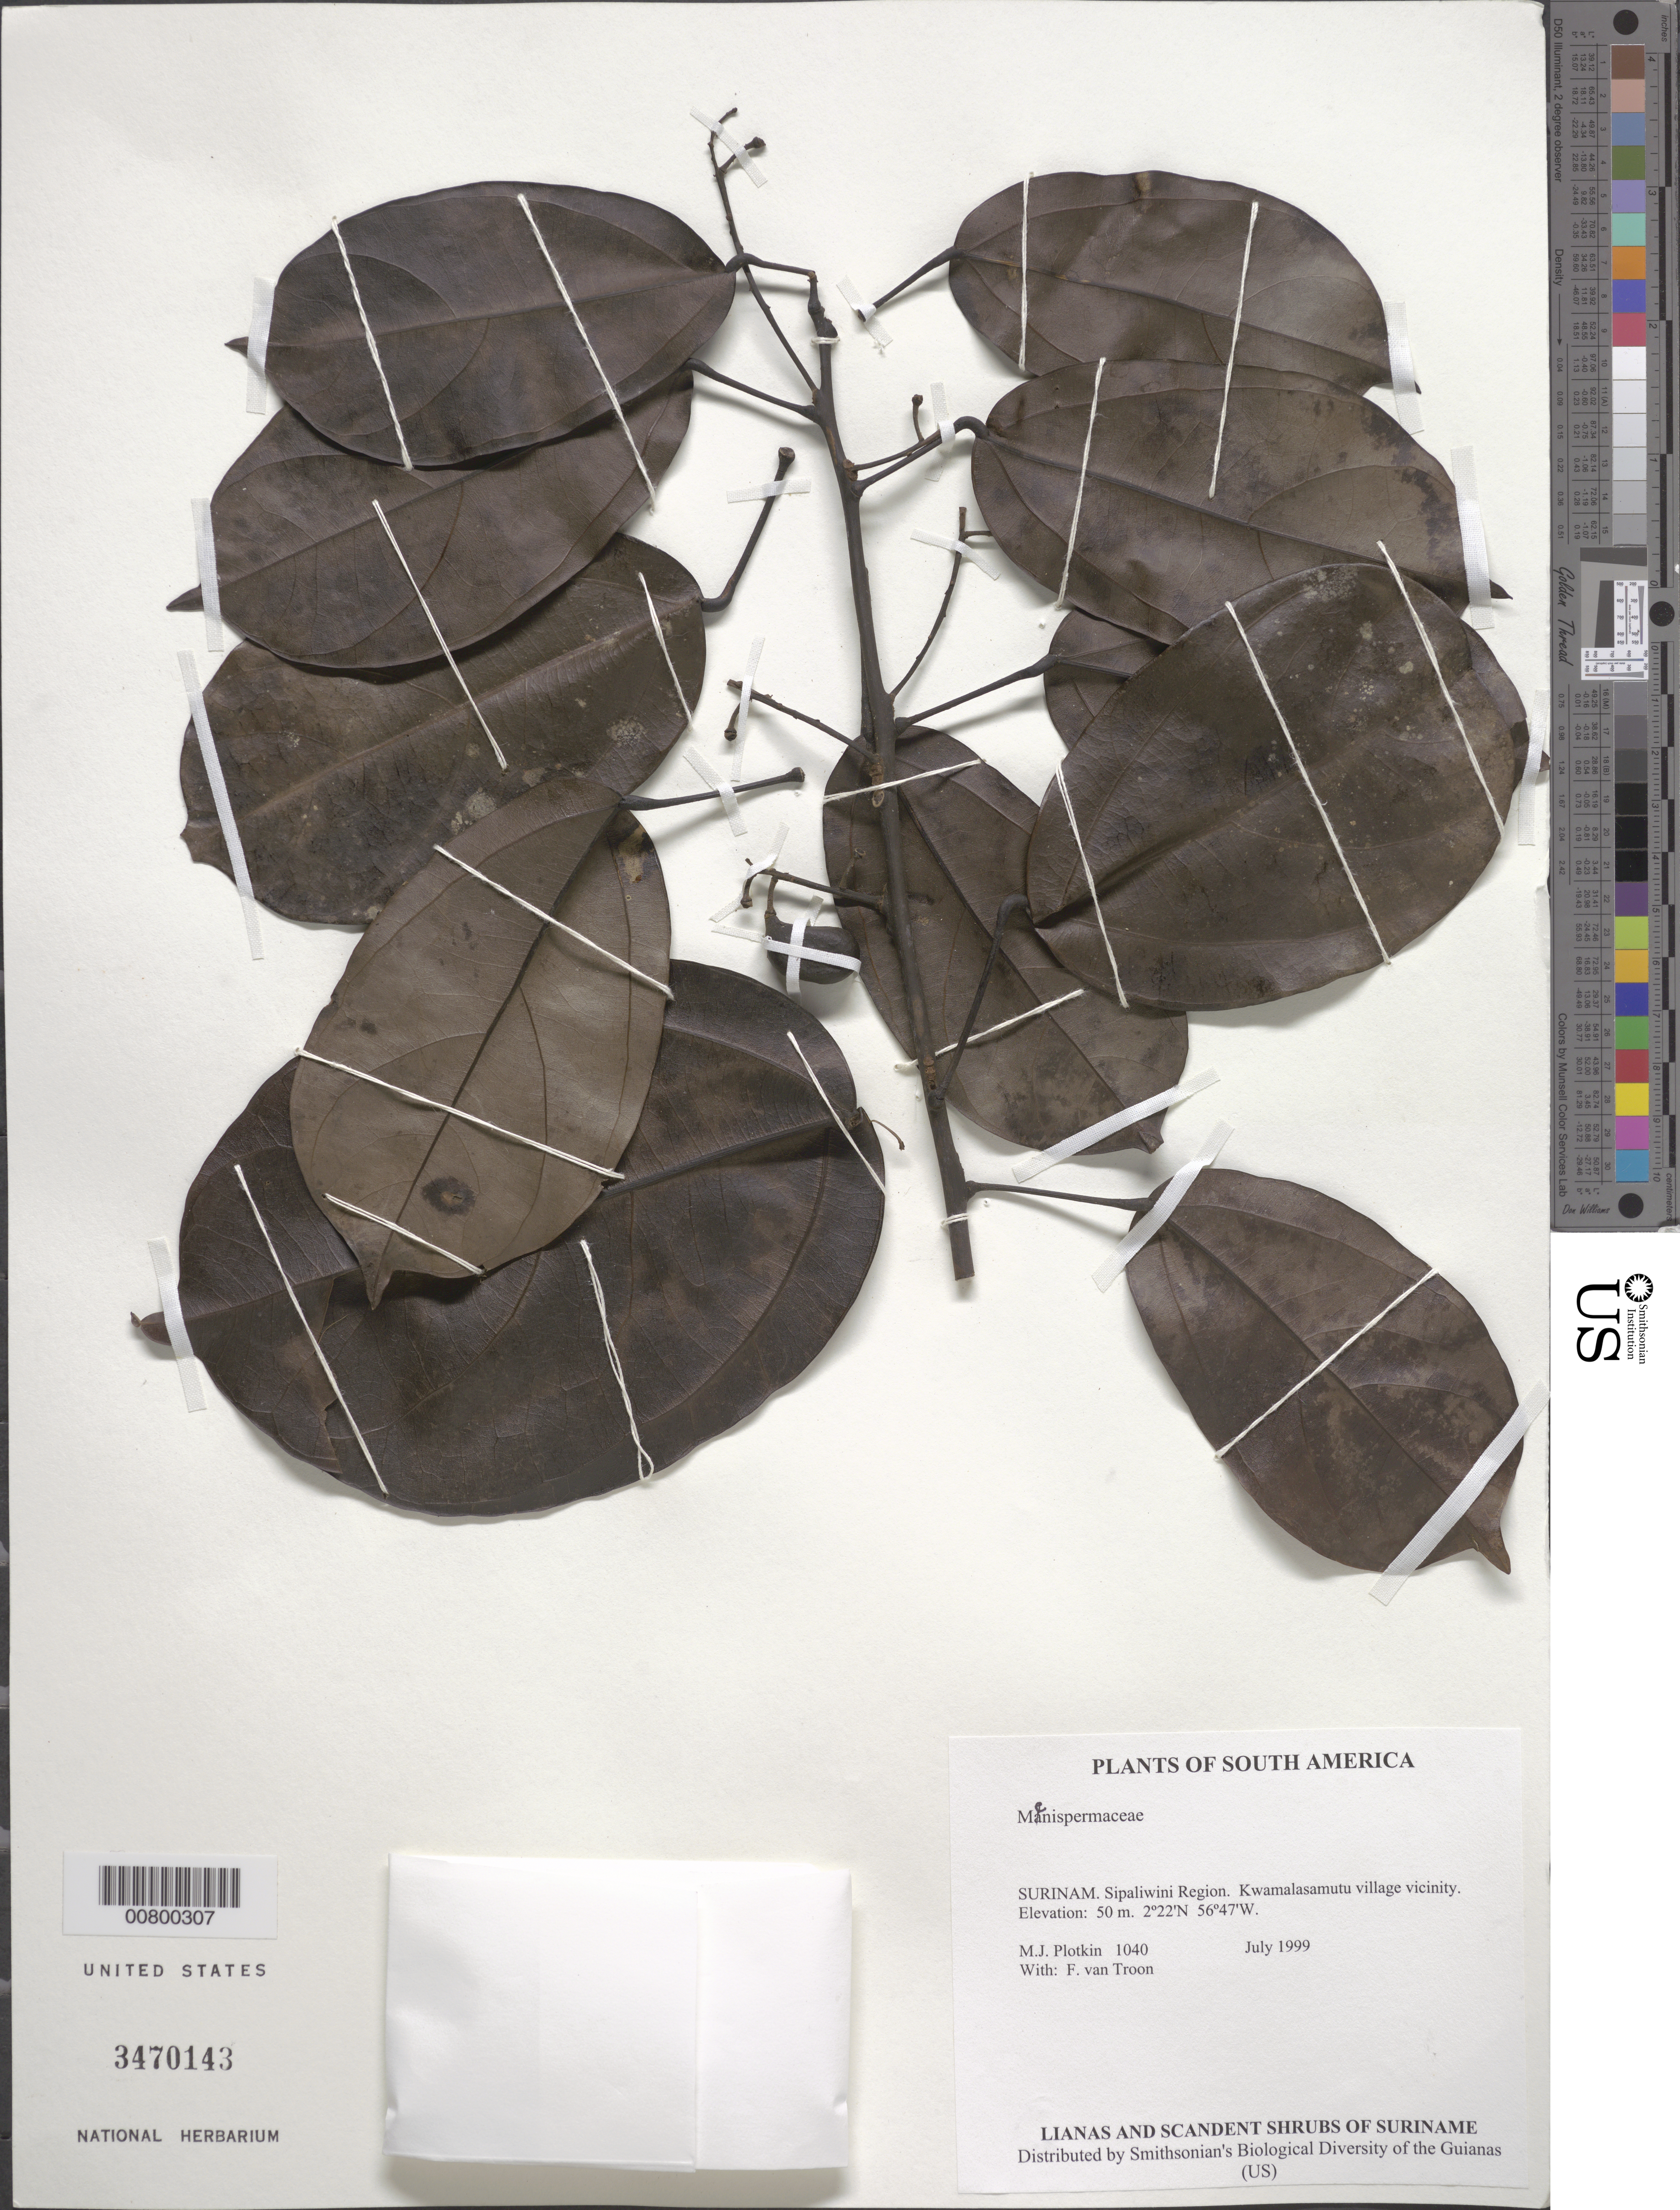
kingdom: Plantae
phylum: Tracheophyta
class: Magnoliopsida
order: Ranunculales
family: Menispermaceae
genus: Anomospermum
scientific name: Anomospermum sp.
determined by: Acevedo-Rodríguez, P., (BOT), Smithsonian Institution - National Museum of Natural History (UNITED STATES)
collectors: M. Plotkin & F. Van Troon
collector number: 1040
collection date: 1999-07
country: Suriname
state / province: Sipaliwini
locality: Sipaliwini Region. Kwamalasamutu village vicinity.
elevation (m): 50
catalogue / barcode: US 3470143